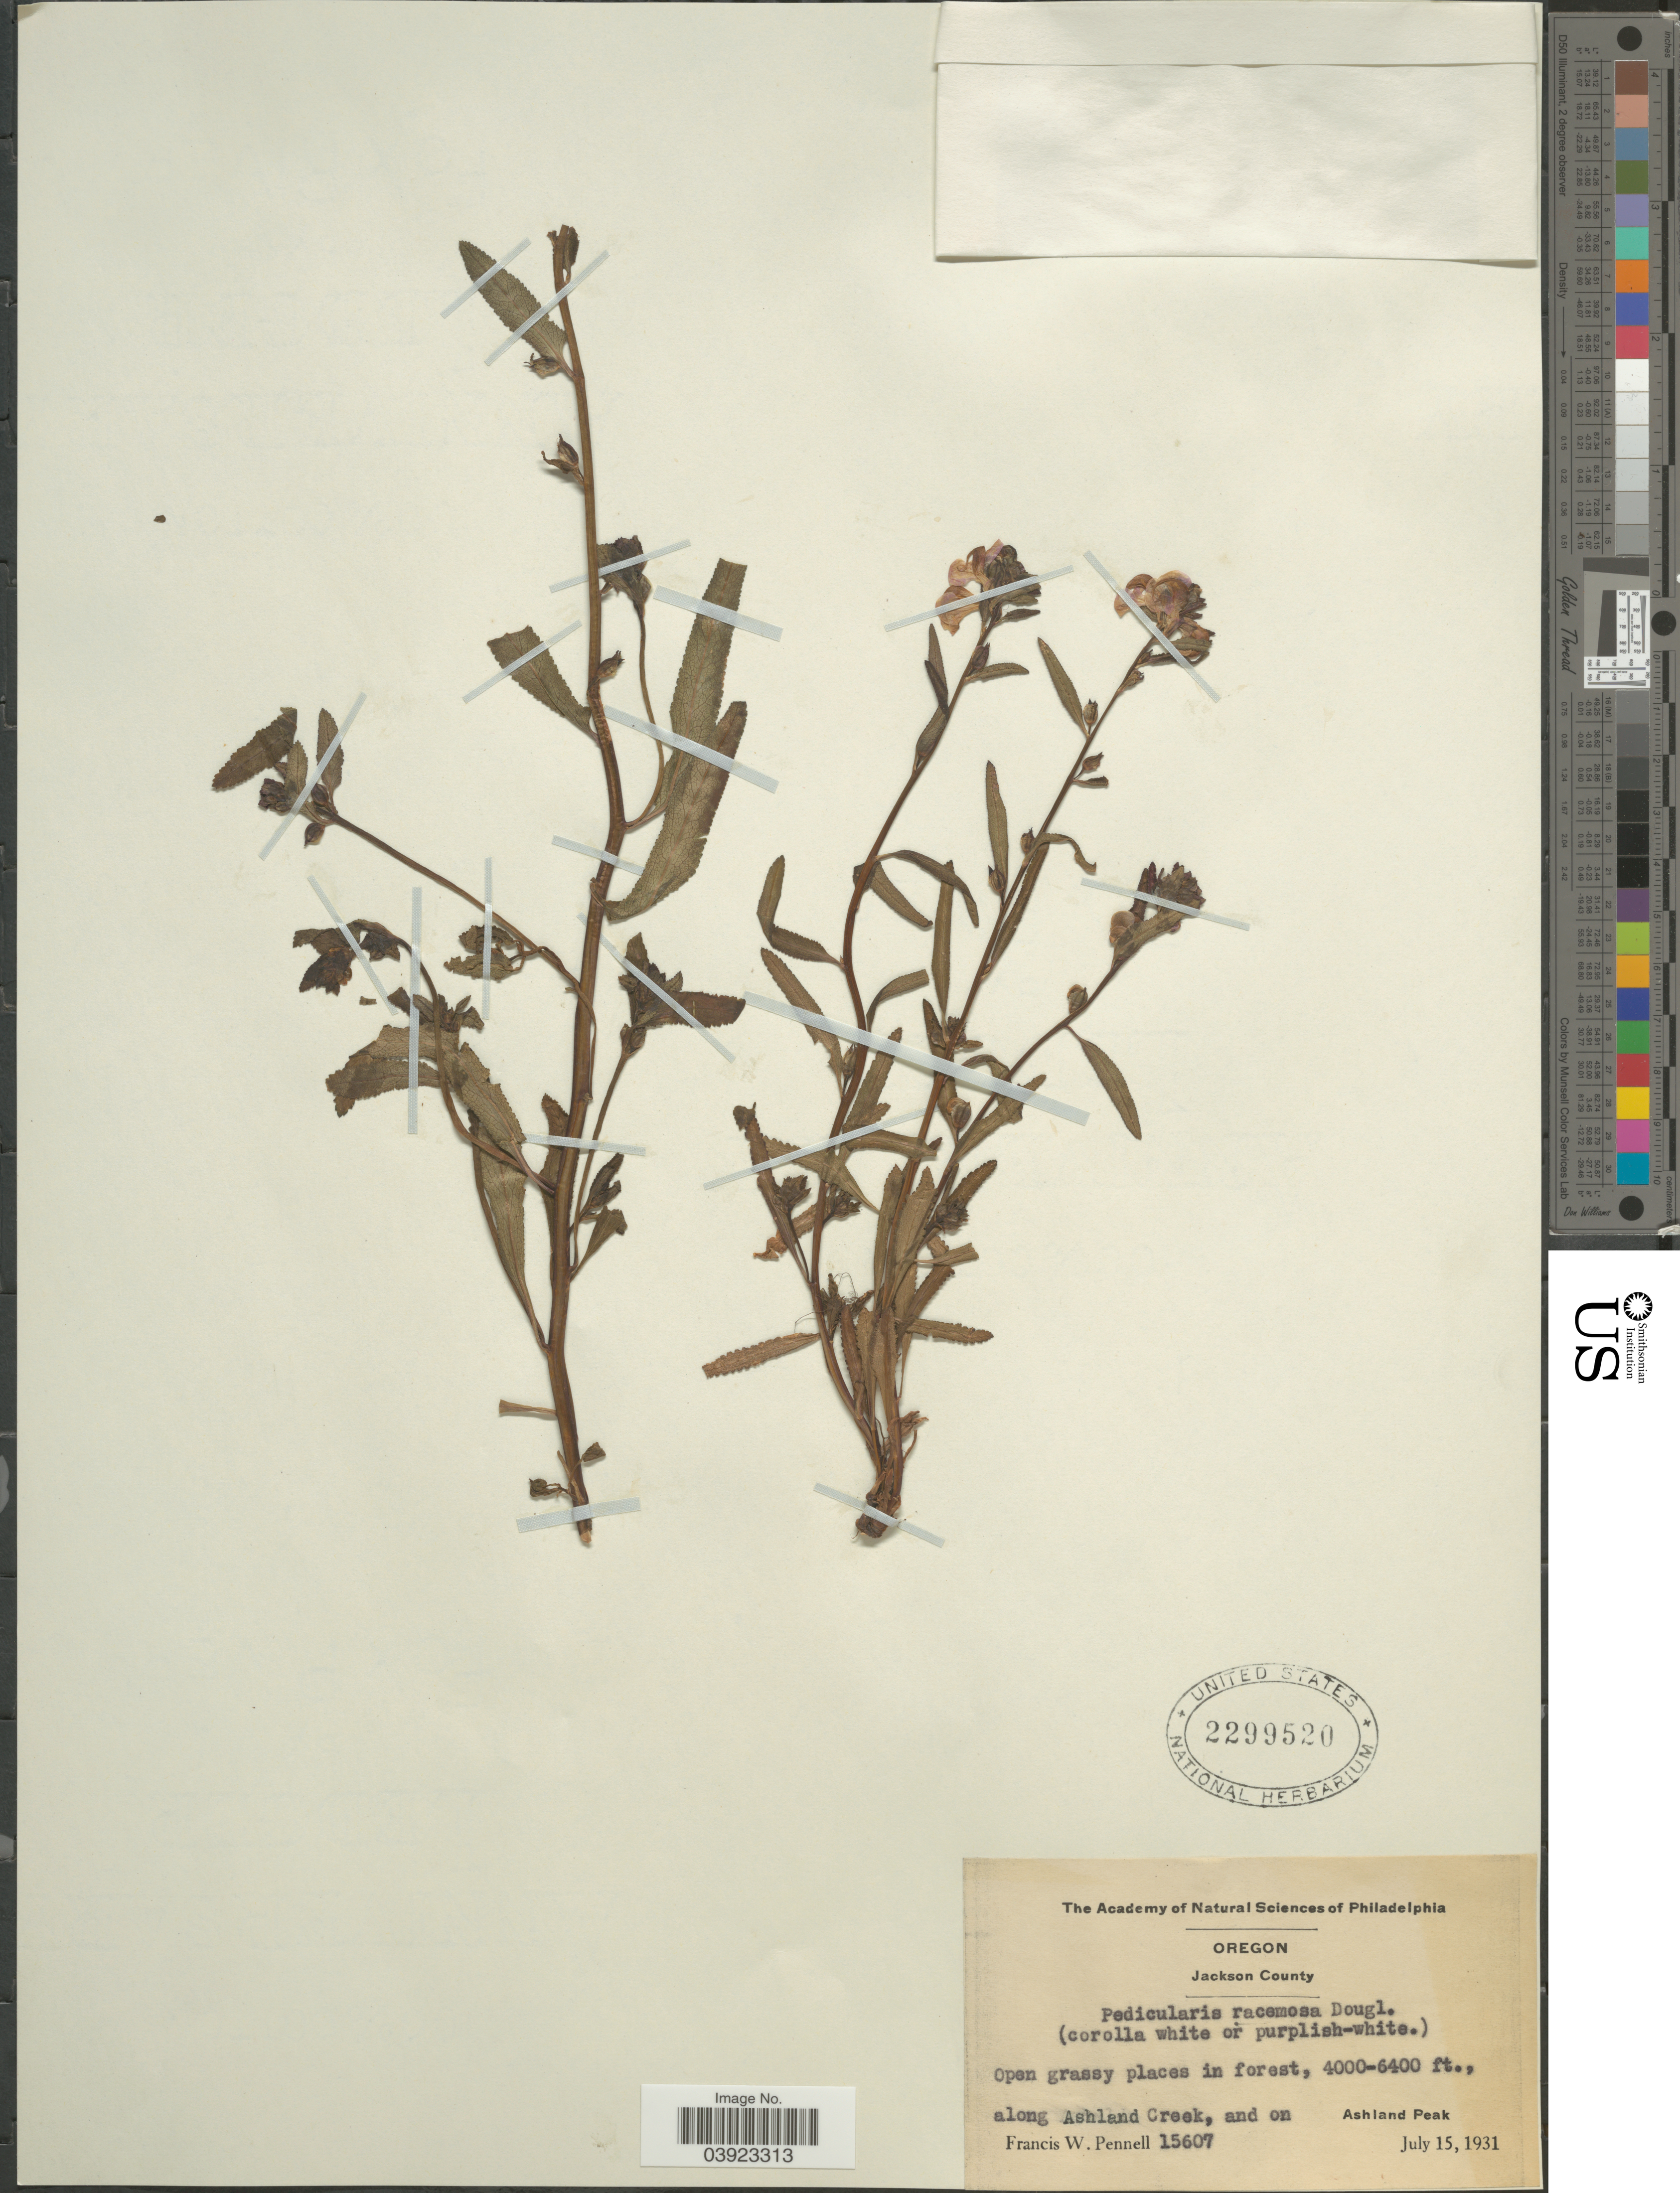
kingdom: Plantae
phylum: Tracheophyta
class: Magnoliopsida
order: Lamiales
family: Orobanchaceae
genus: Pedicularis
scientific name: Pedicularis racemosa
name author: Douglas ex Benth.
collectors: F. W. Pennell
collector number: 15607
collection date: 1931-07-15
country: United States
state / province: Oregon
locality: Jackson County. Along Ashland Creek, and on Ashland Peak.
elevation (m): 1219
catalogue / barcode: US 2299520